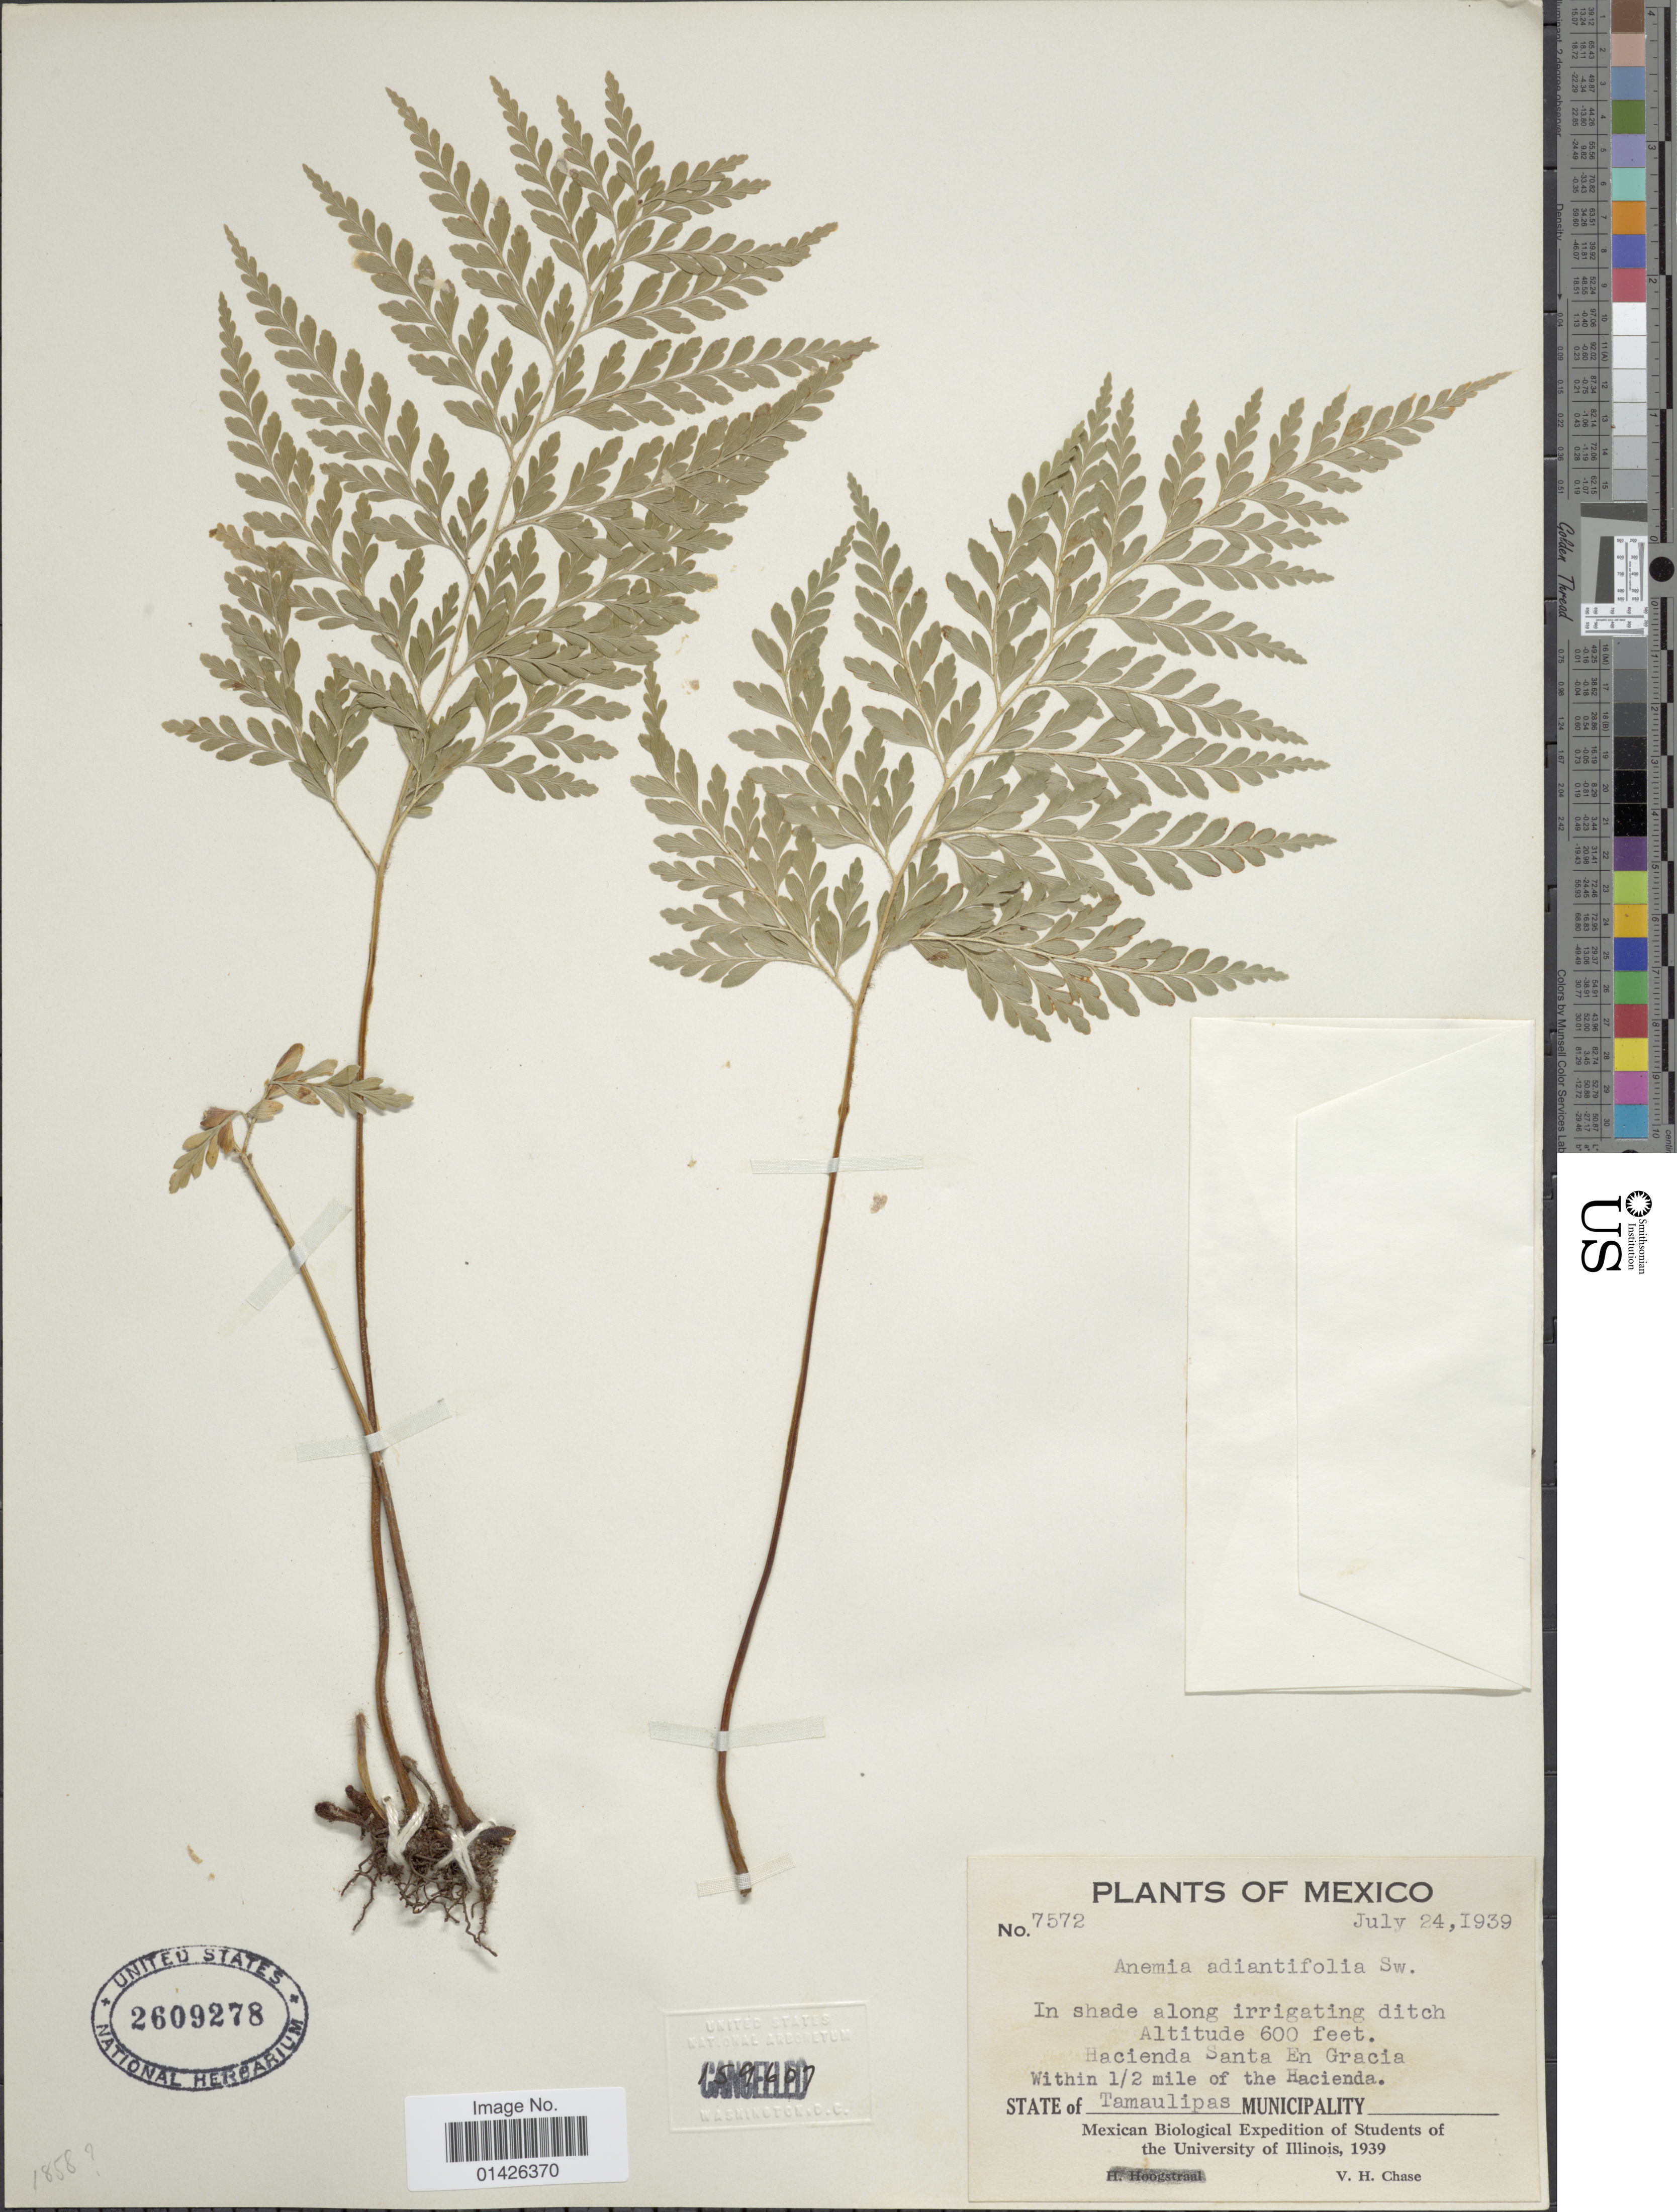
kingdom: Plantae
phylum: Tracheophyta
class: Polypodiopsida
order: Schizaeales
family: Anemiaceae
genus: Anemia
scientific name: Anemia adiantifolia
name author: (L.) Sw.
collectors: V. H. Chase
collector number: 7572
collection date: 1939-07-24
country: Mexico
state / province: Tamaulipas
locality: Hacienda Santa En Garcia Within ½ mile of the Hacienda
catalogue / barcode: US 2609278